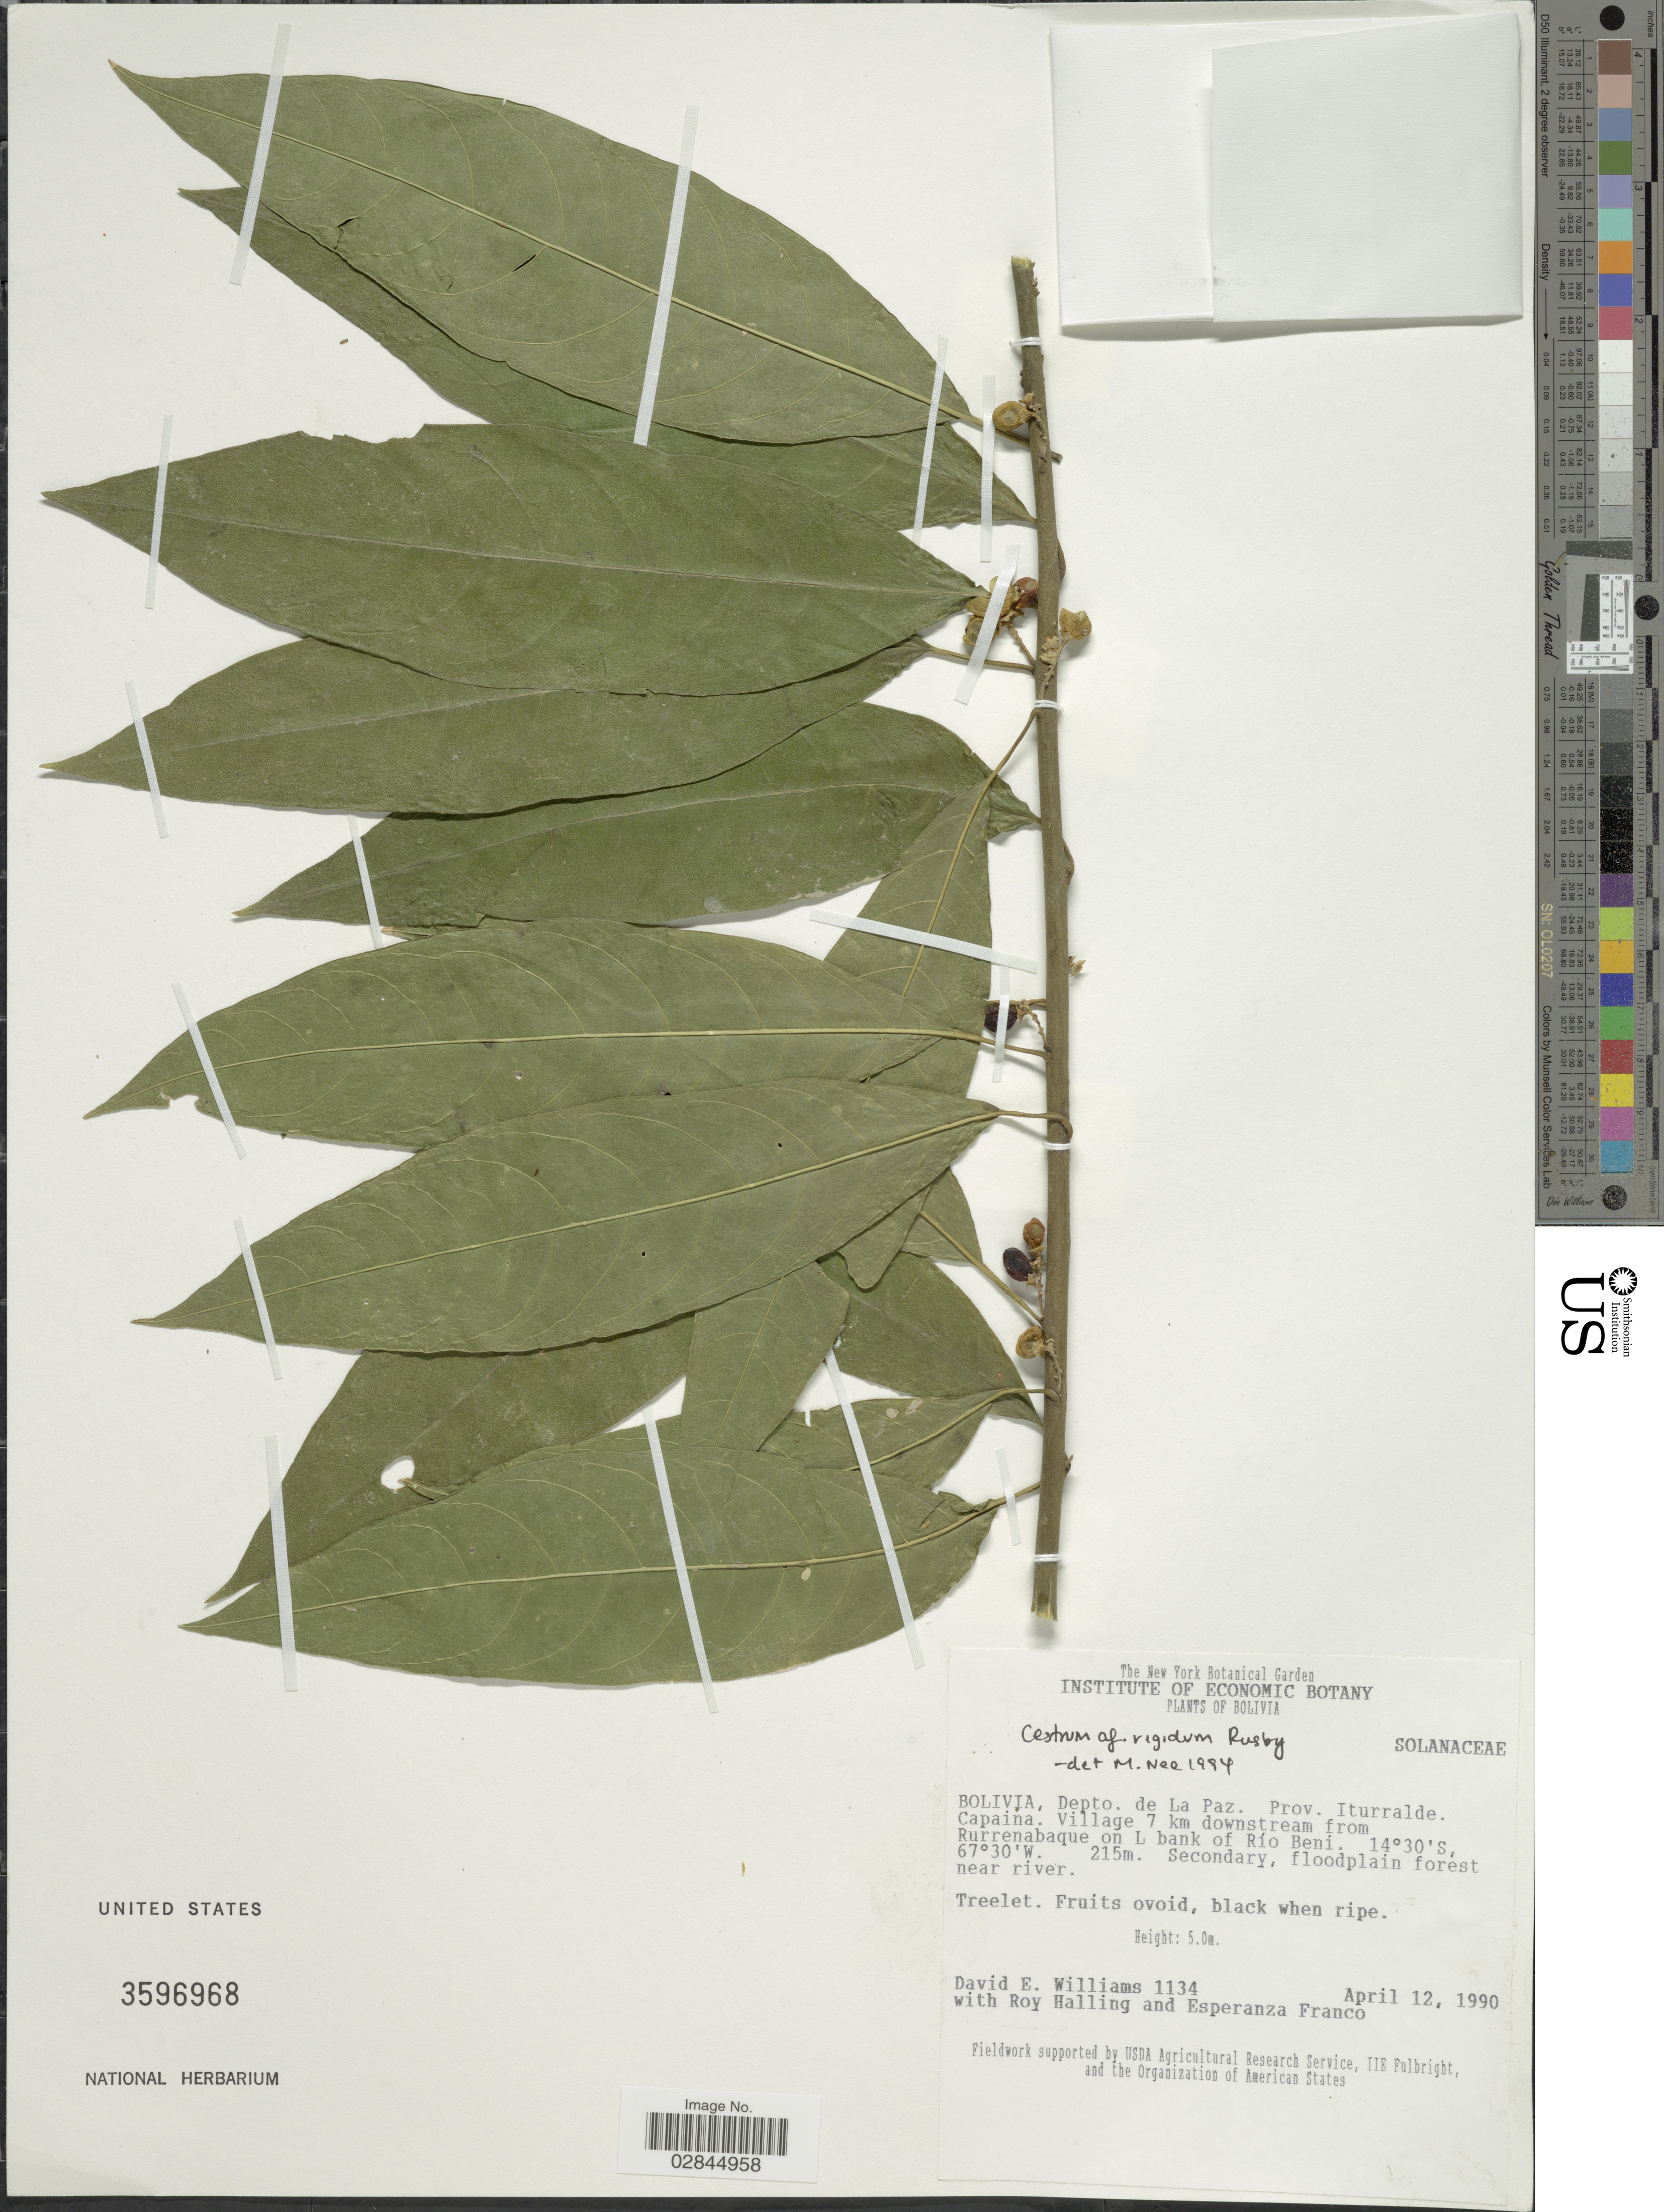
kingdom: Plantae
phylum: Tracheophyta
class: Magnoliopsida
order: Solanales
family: Solanaceae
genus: Cestrum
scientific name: Cestrum rigidum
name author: Rusby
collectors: D. E. Williams, R. Halling & E. Franco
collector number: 1134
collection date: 1990-04-12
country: Bolivia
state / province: La Paz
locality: Depto. de La Paz. Prov. Iturralde. Capaina. Village 7 km downstream from Rurrenabaque on L bank of Río Beni.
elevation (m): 215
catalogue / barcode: US 3596968